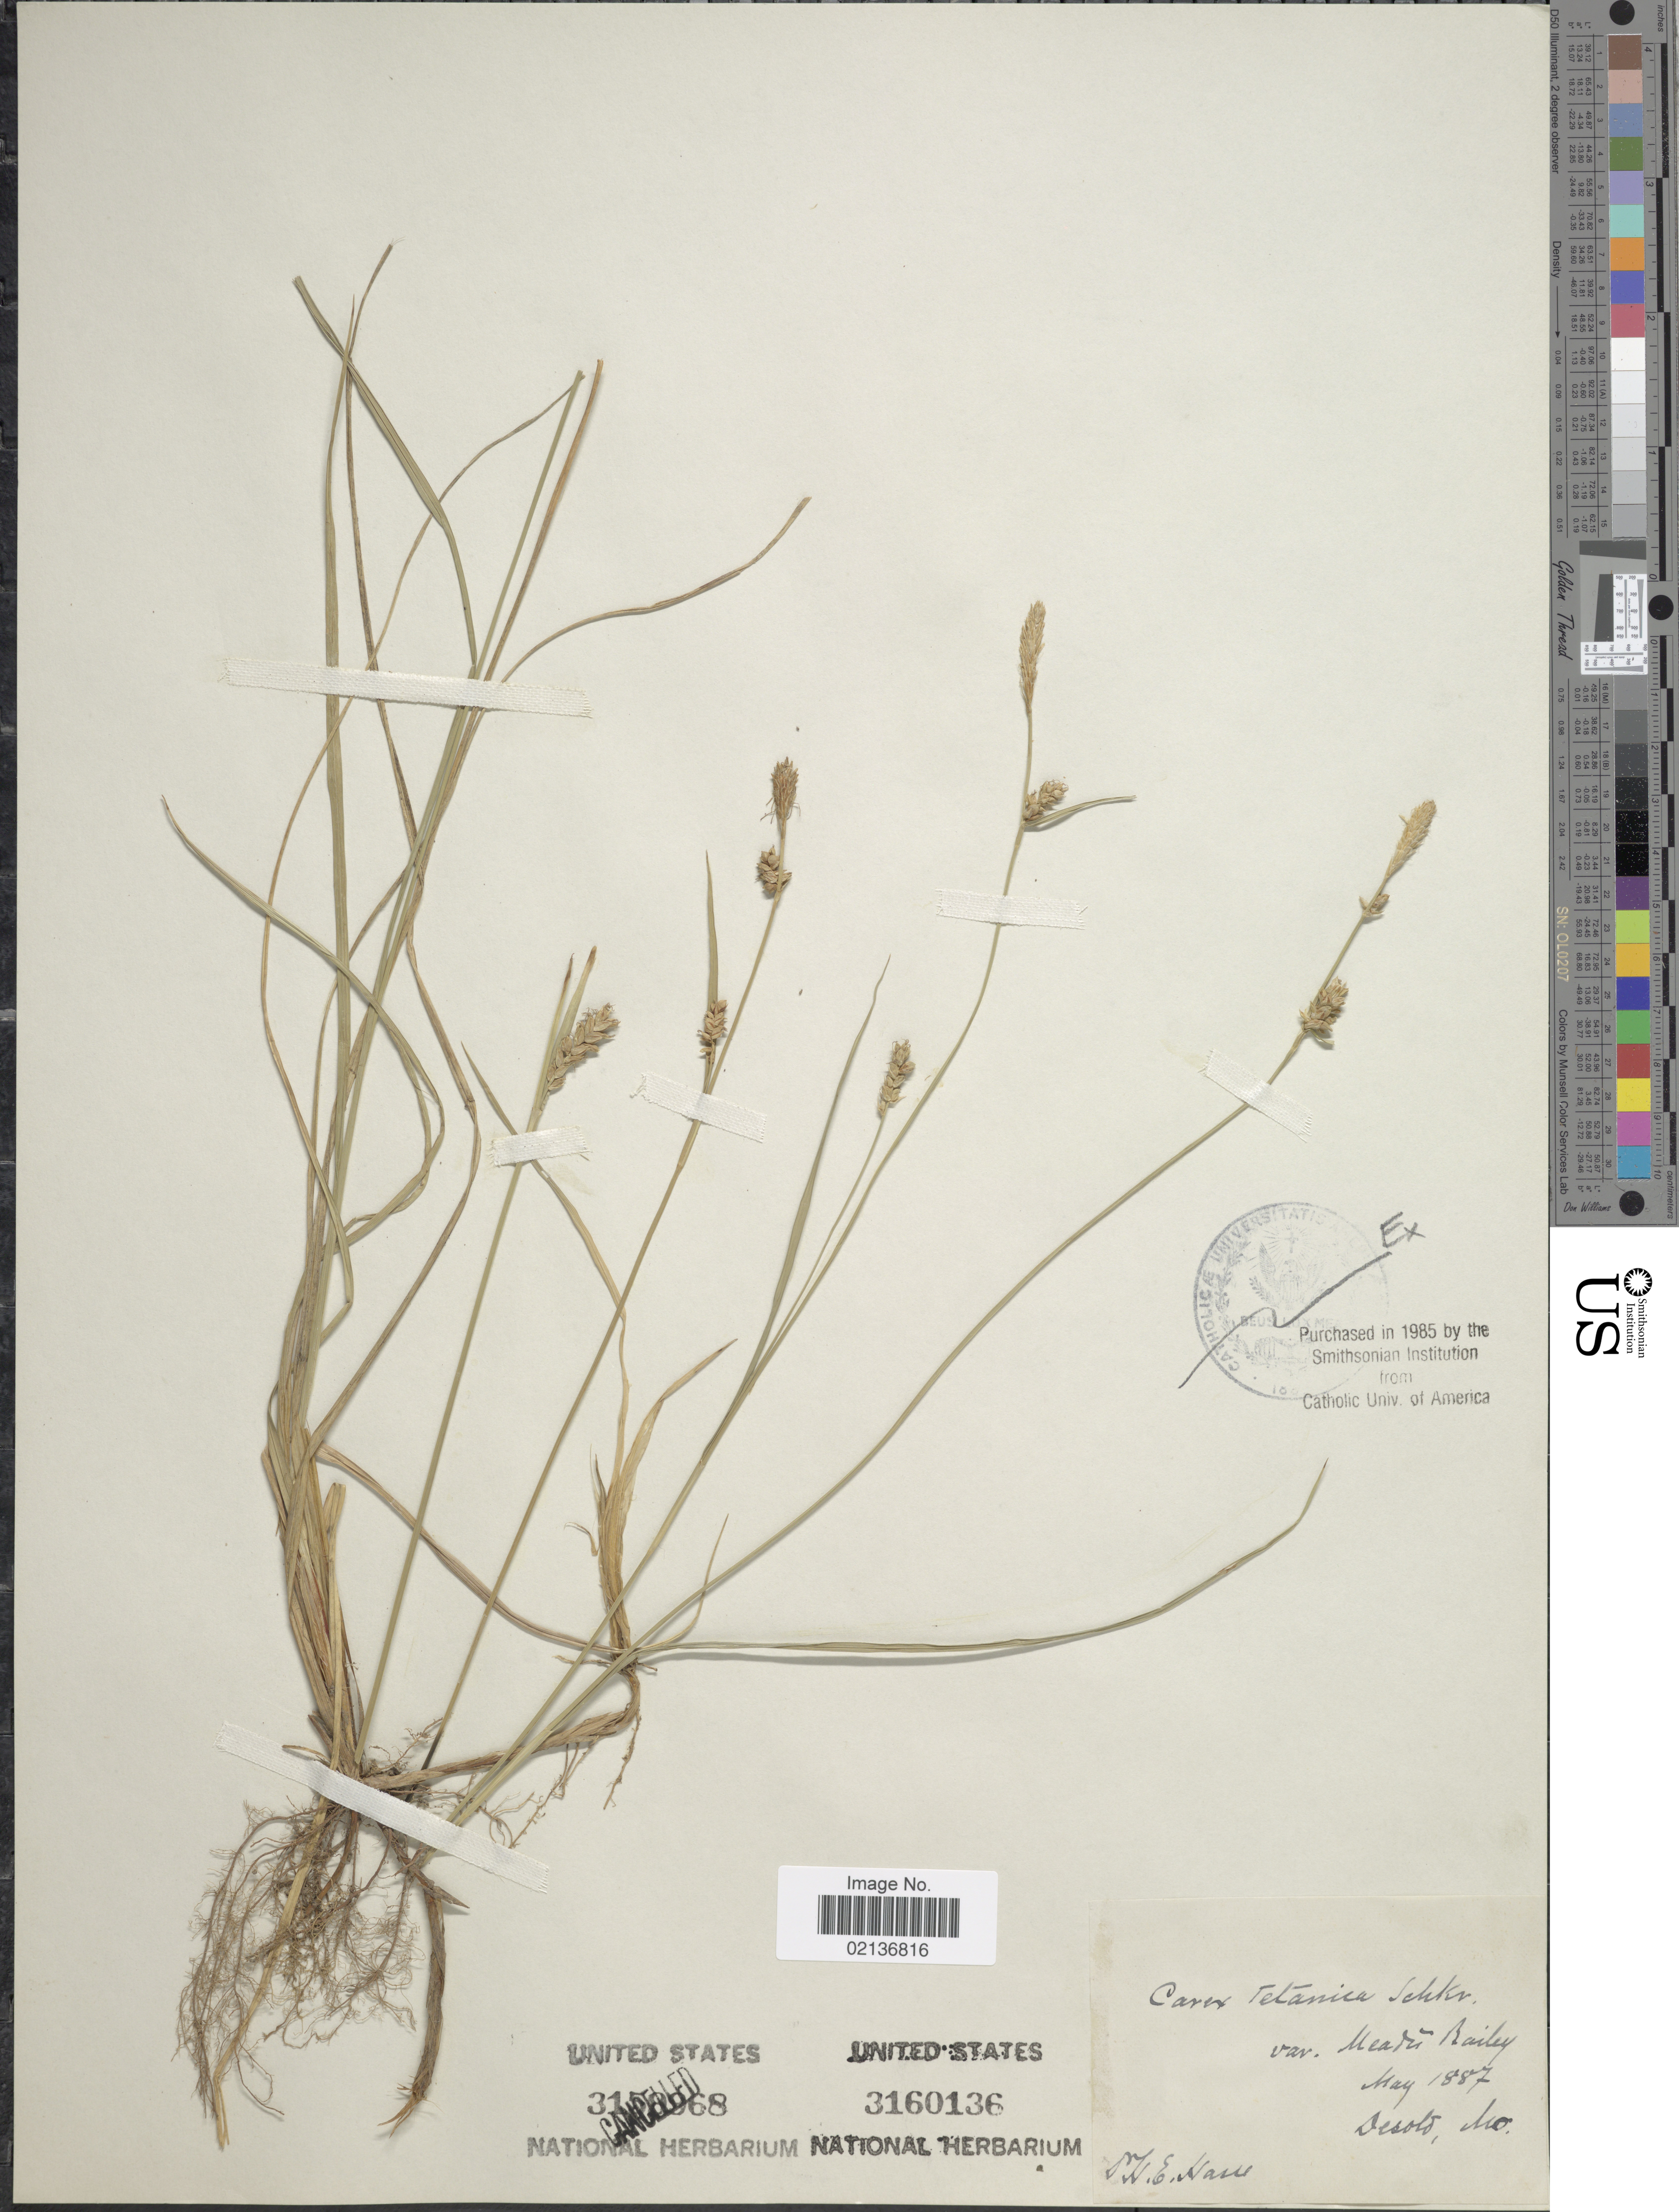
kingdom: Plantae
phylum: Tracheophyta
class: Liliopsida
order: Poales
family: Cyperaceae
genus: Carex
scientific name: Carex tetanica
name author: Schkuhr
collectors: H. E. Hasse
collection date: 1887-05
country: United States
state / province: Missouri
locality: Desoto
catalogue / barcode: US 3160136